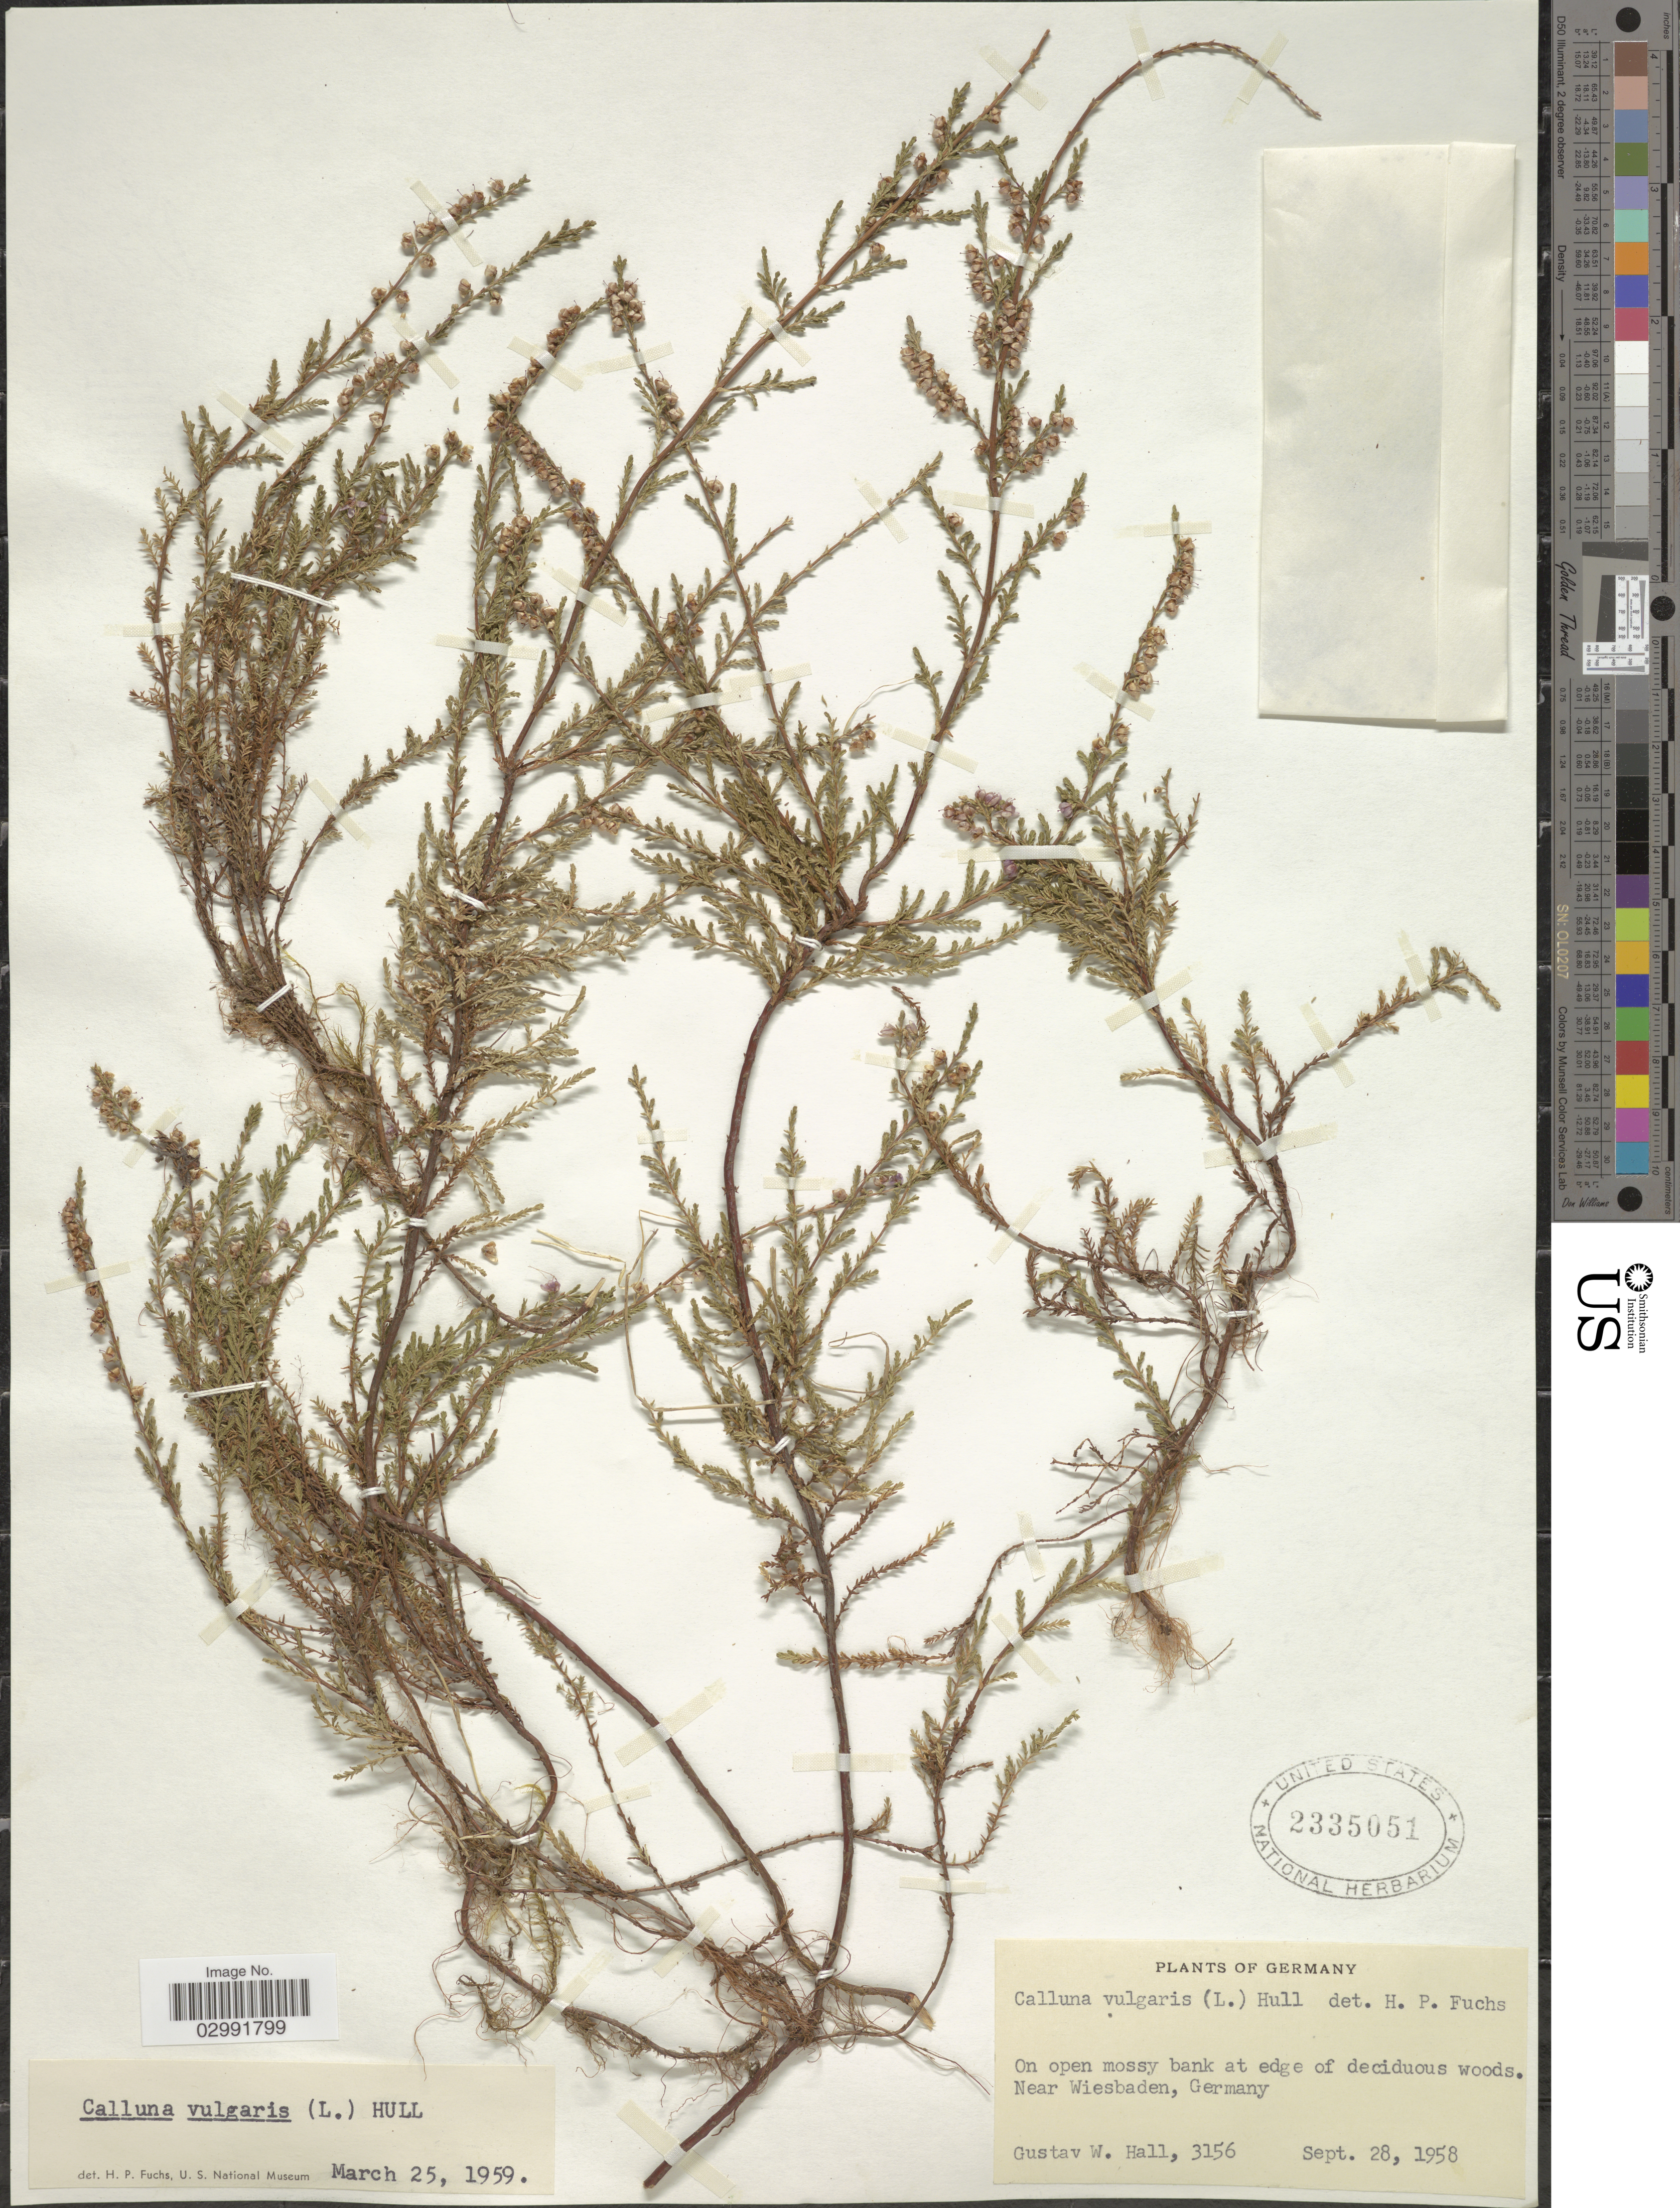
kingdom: Plantae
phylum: Tracheophyta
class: Magnoliopsida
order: Ericales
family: Ericaceae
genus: Calluna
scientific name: Calluna vulgaris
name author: (L.) Hull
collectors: G. Hall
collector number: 3156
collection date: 1958-09-28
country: Germany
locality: Near Wiesbaden.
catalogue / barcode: US 2335051